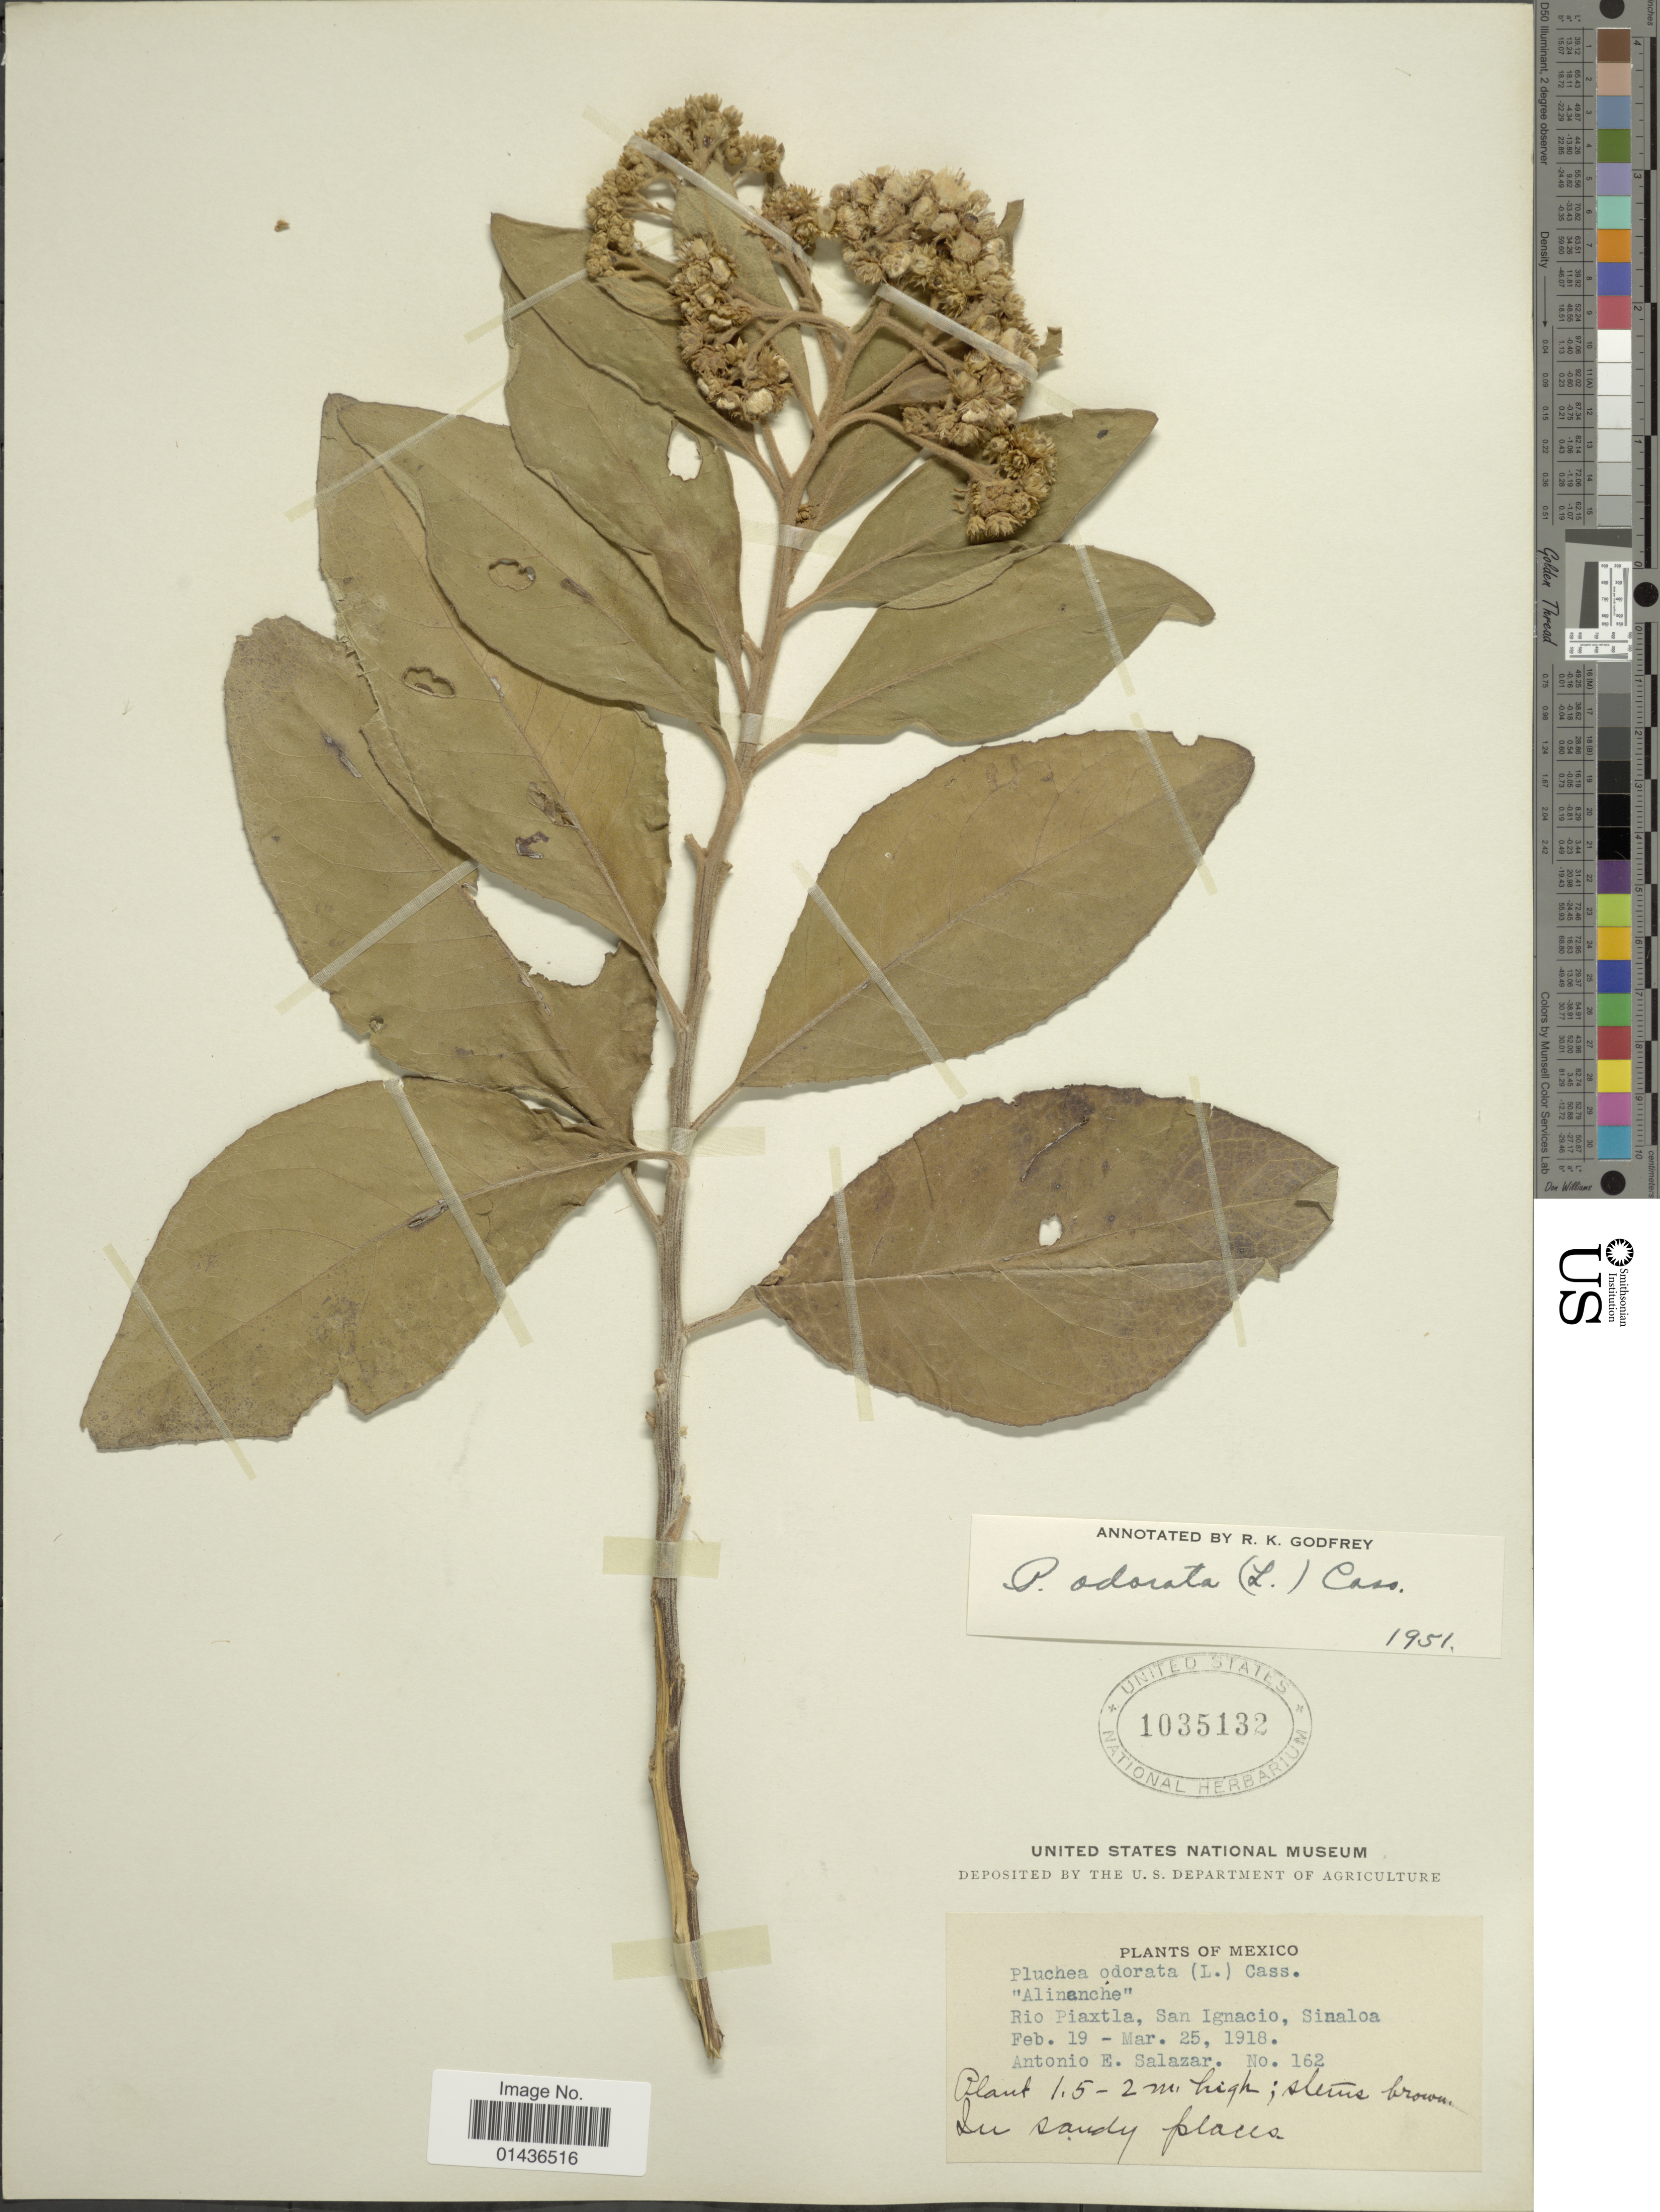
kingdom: Plantae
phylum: Tracheophyta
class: Magnoliopsida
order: Asterales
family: Asteraceae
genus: Pluchea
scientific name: Pluchea carolinensis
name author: (Jacq.) D. Don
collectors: A. E. Salazar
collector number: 162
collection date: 1918-02-19/1918-03-25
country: Mexico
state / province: Sinaloa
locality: Rio Piaxtla, San Ignacio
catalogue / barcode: US 1035132